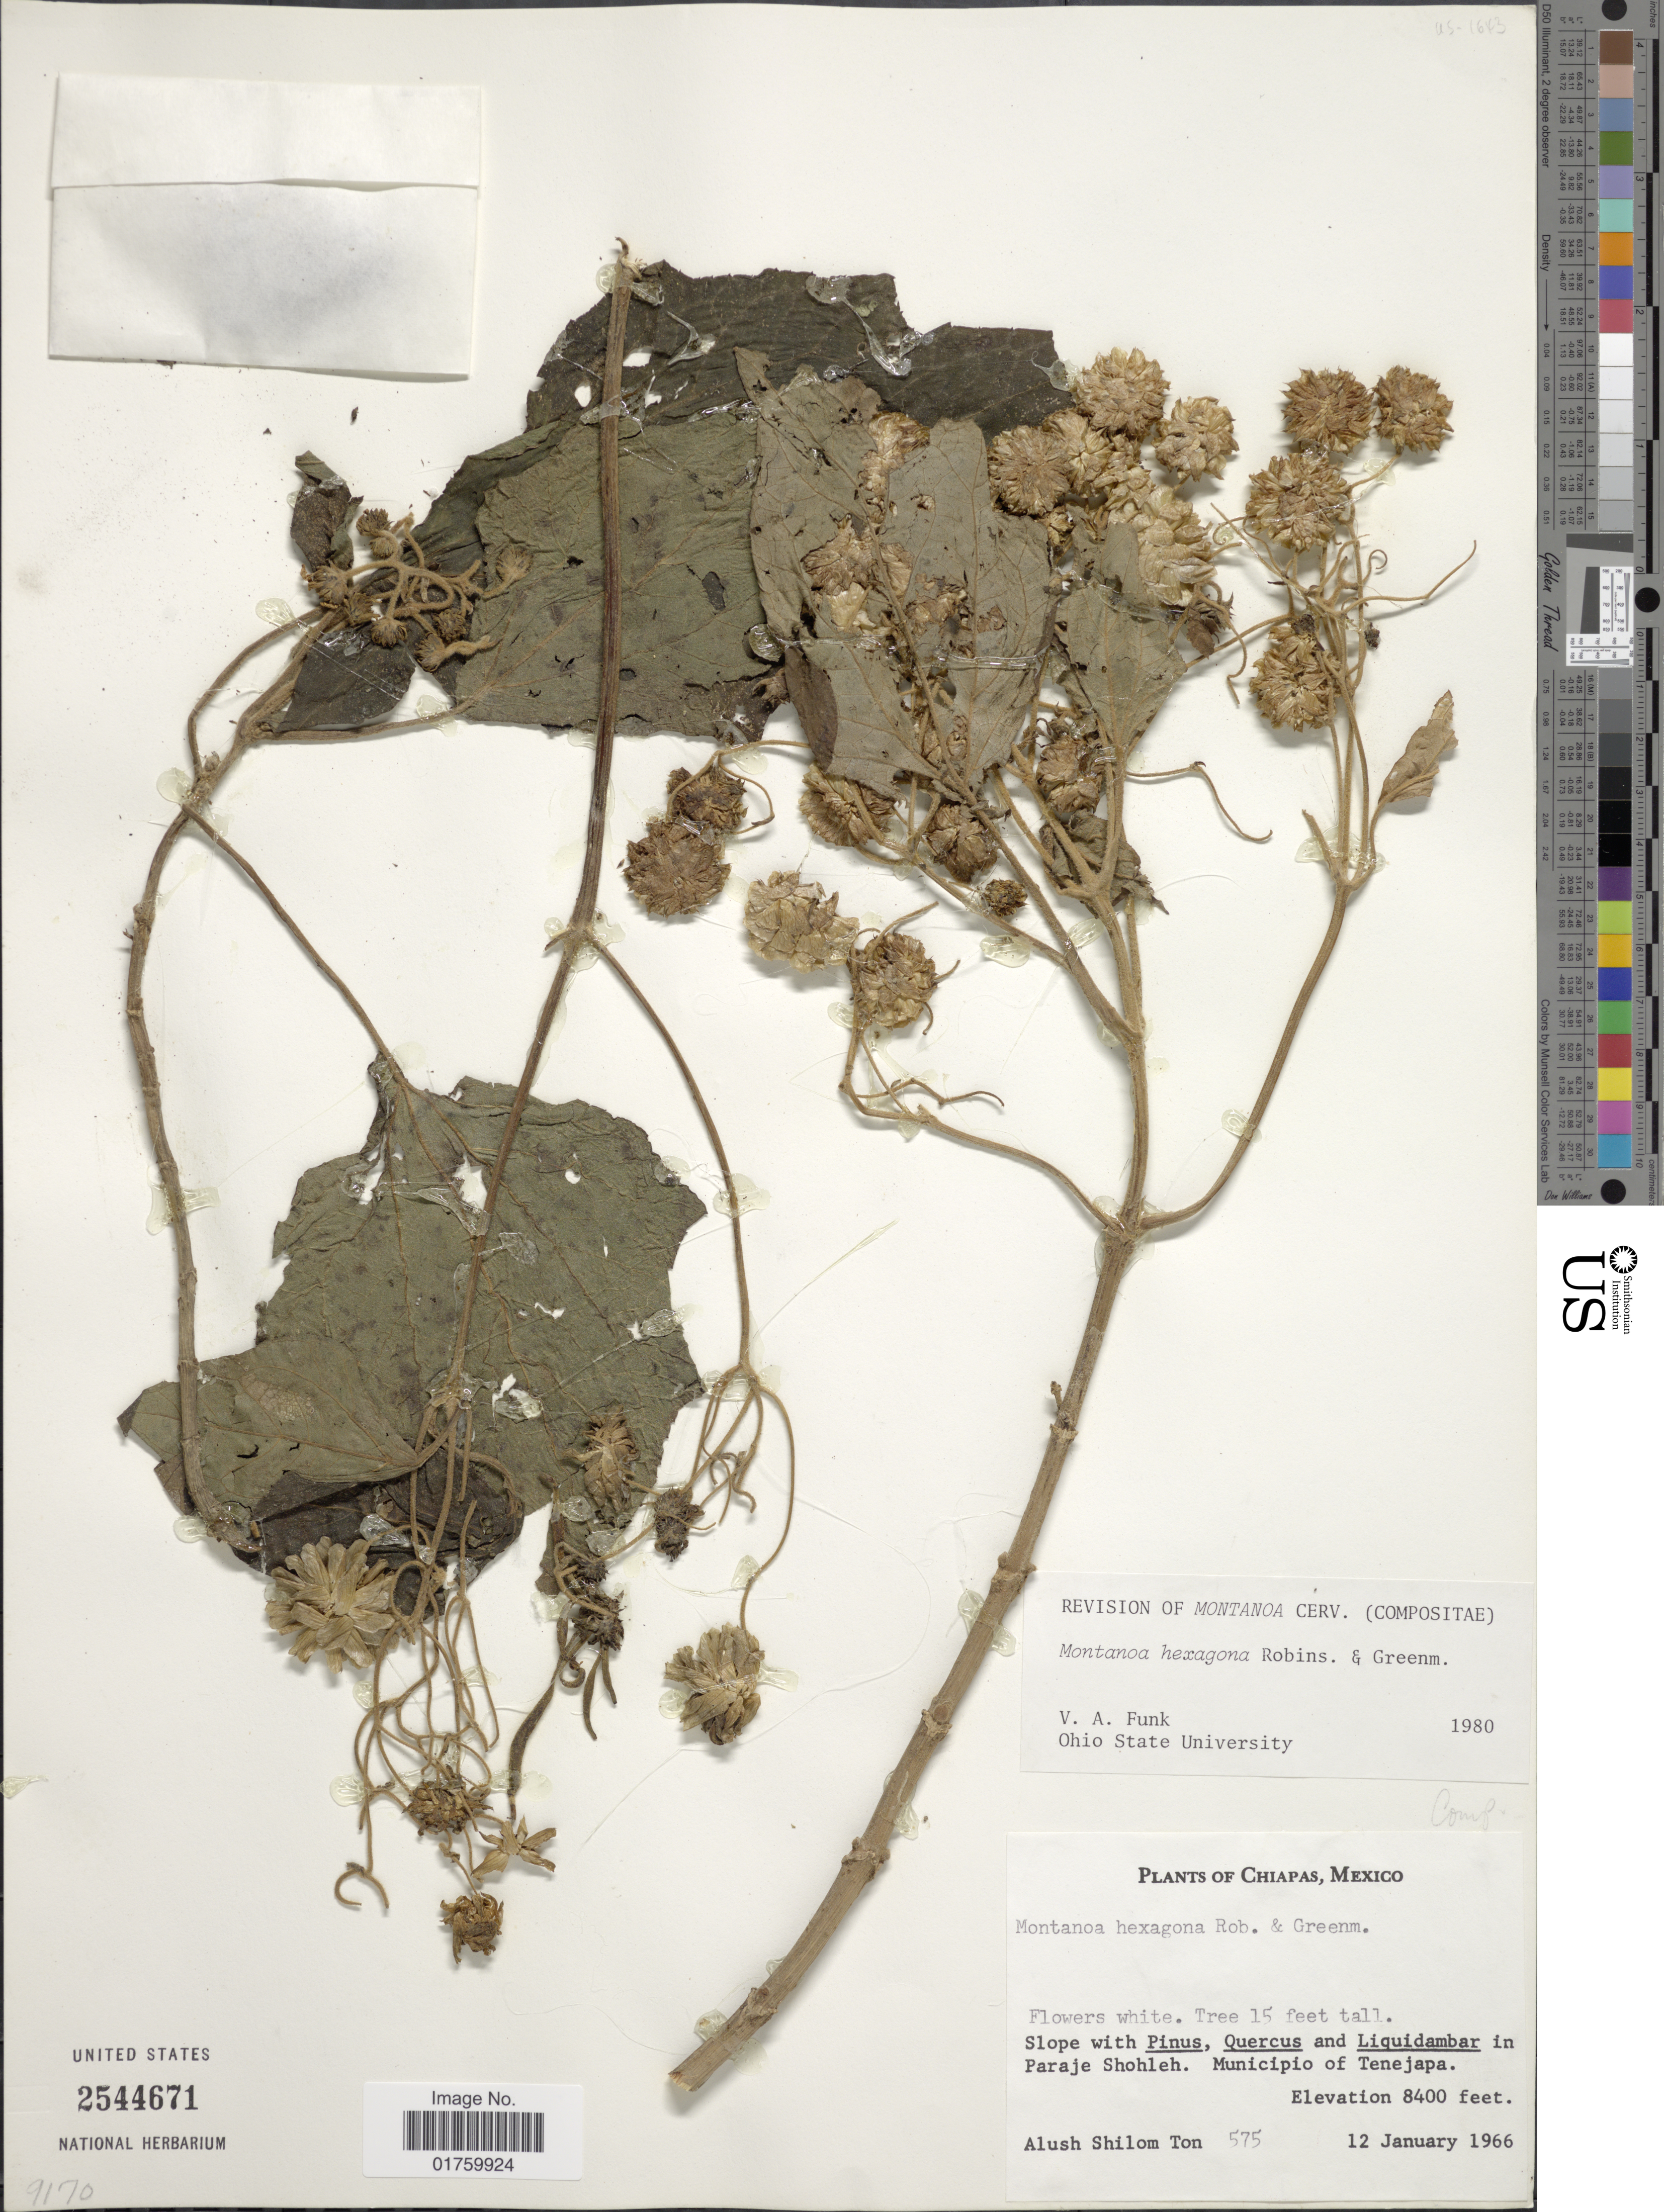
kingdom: Plantae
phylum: Tracheophyta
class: Magnoliopsida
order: Asterales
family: Asteraceae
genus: Montanoa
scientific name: Montanoa hexagona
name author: B.L. Rob. & Greenm.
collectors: A. M. Ton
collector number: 575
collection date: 1966-01-12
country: Mexico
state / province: Chiapas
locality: Slope in paraje Shohleh, Municipio of Tenejapa.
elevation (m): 2560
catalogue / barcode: US 2544671